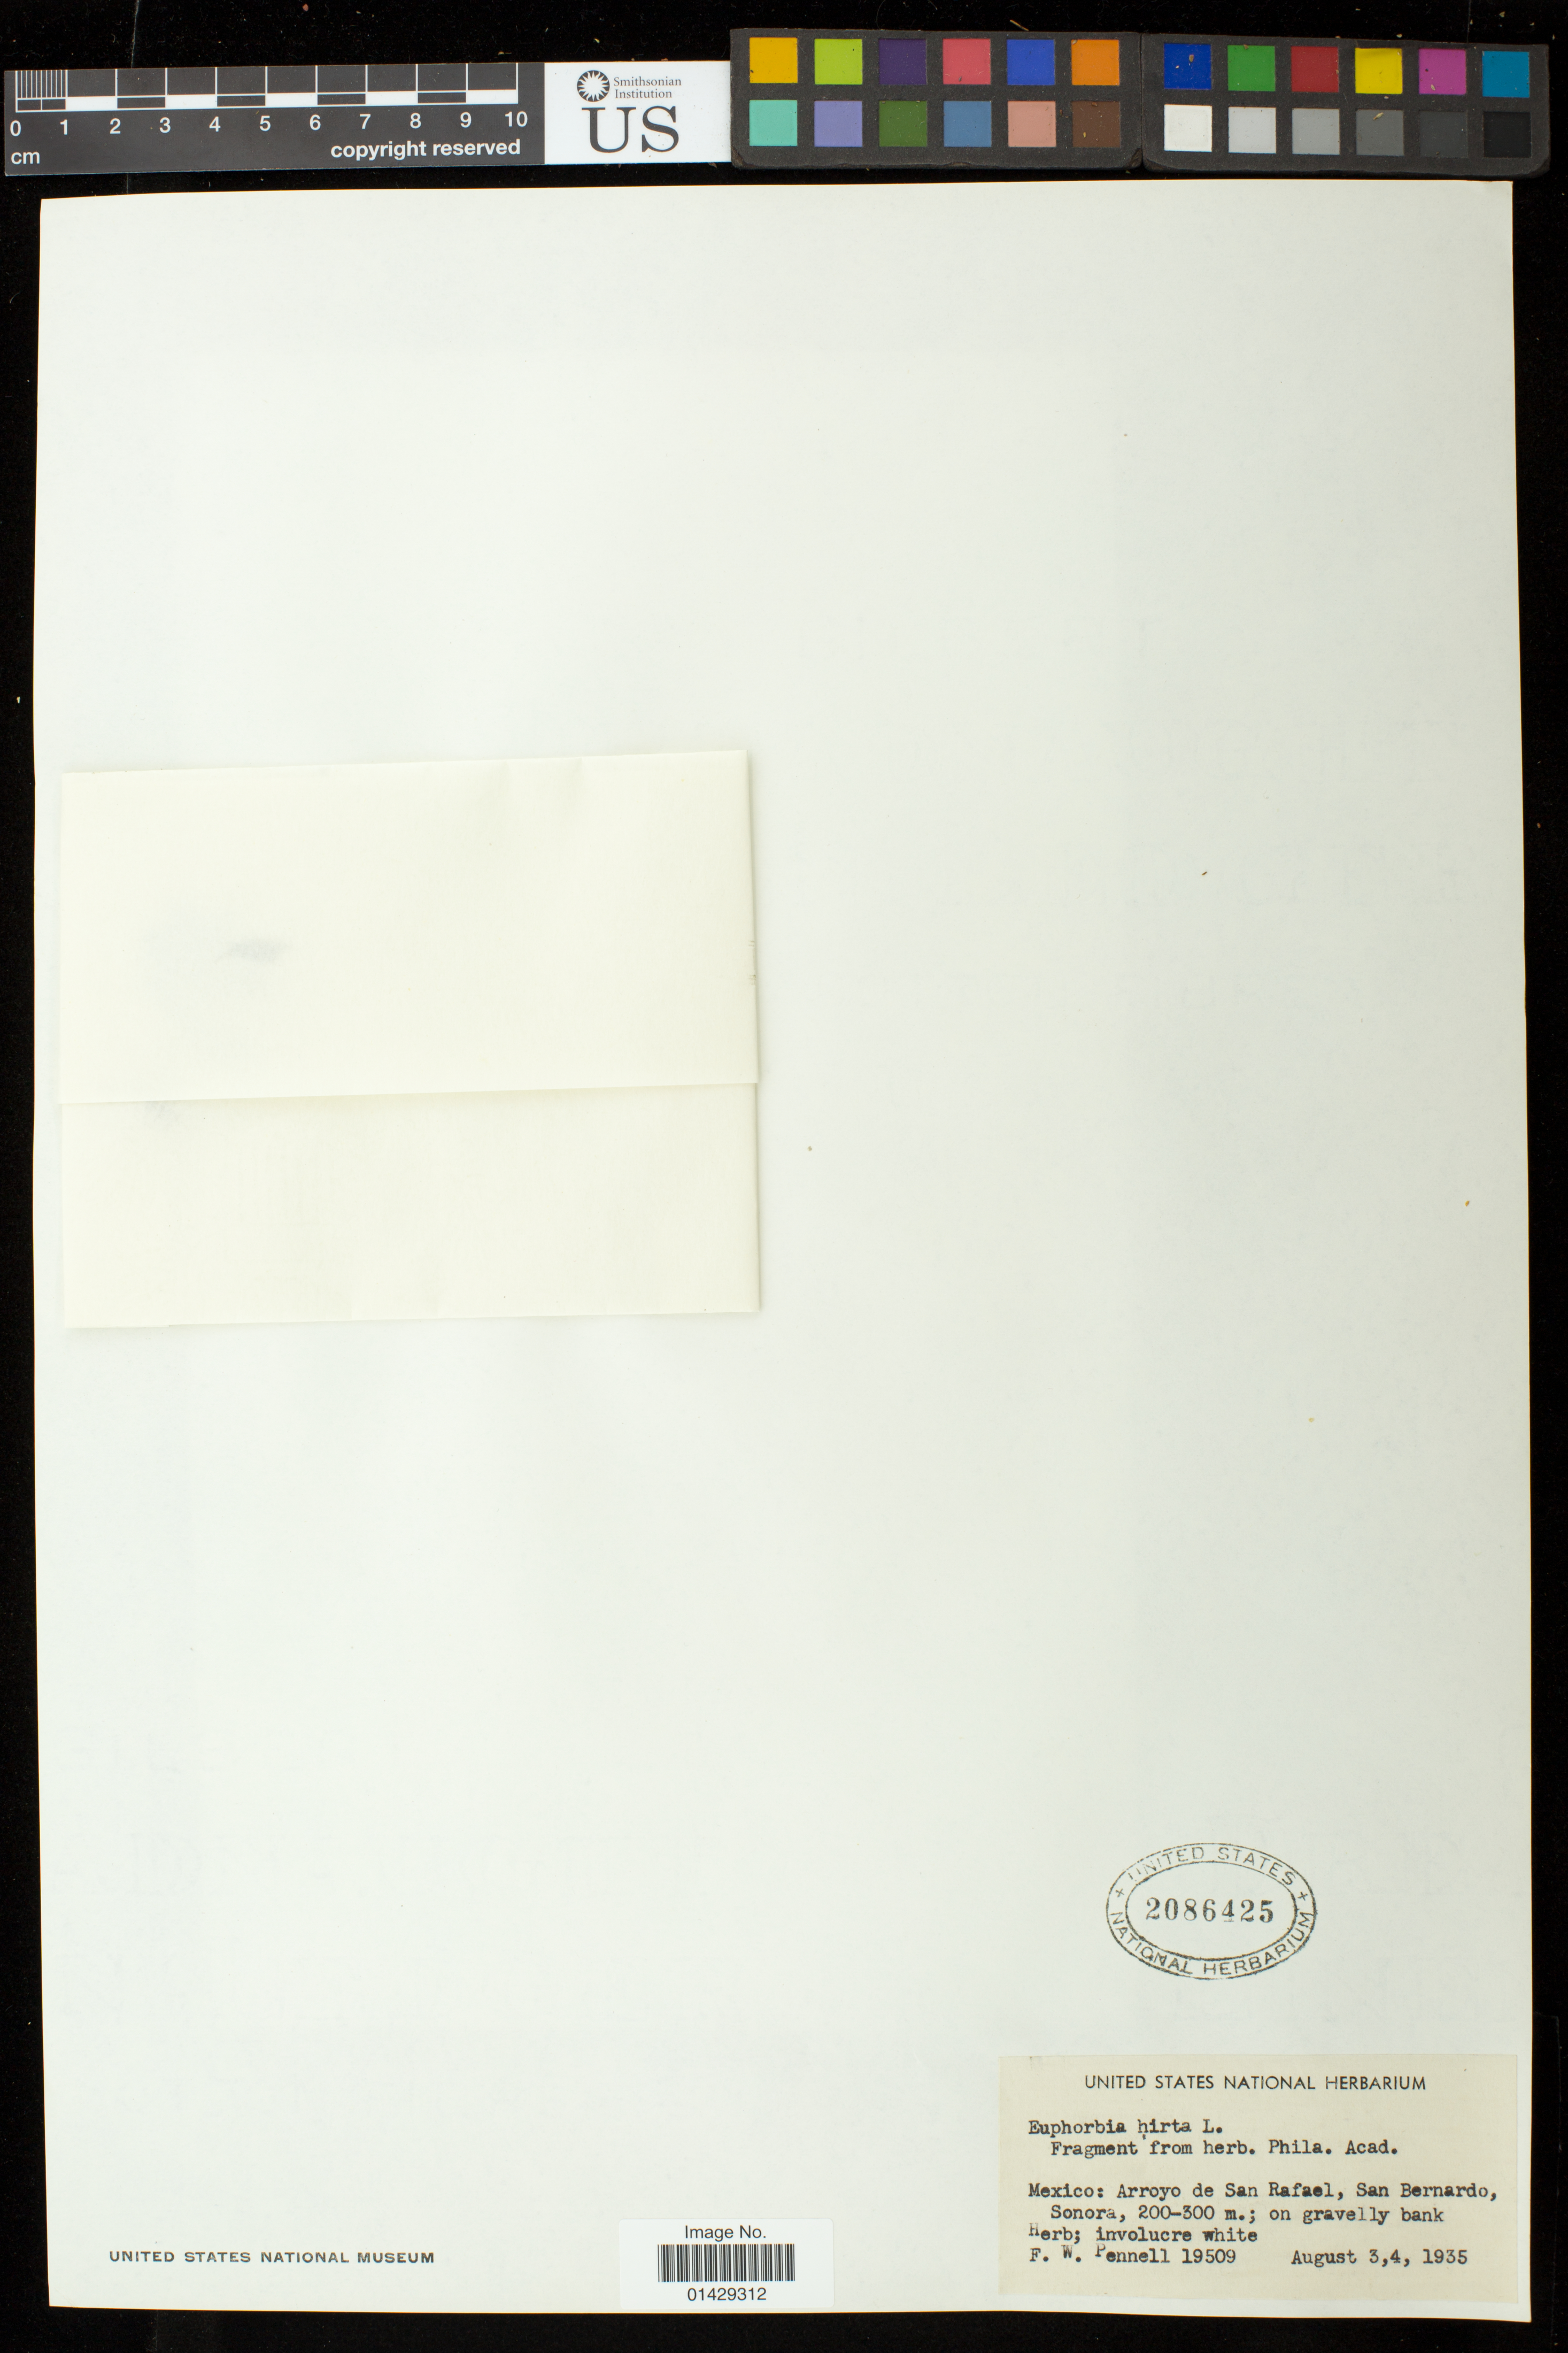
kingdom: Plantae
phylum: Tracheophyta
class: Magnoliopsida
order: Malpighiales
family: Euphorbiaceae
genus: Euphorbia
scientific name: Euphorbia hirta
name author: L.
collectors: F. W. Pennell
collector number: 19509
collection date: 1935-08-03,1935-08-04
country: Mexico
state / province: Sonora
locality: Arroyo de San Rafael, San Bernardo, on gravelly bank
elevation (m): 200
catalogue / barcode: US 2086425